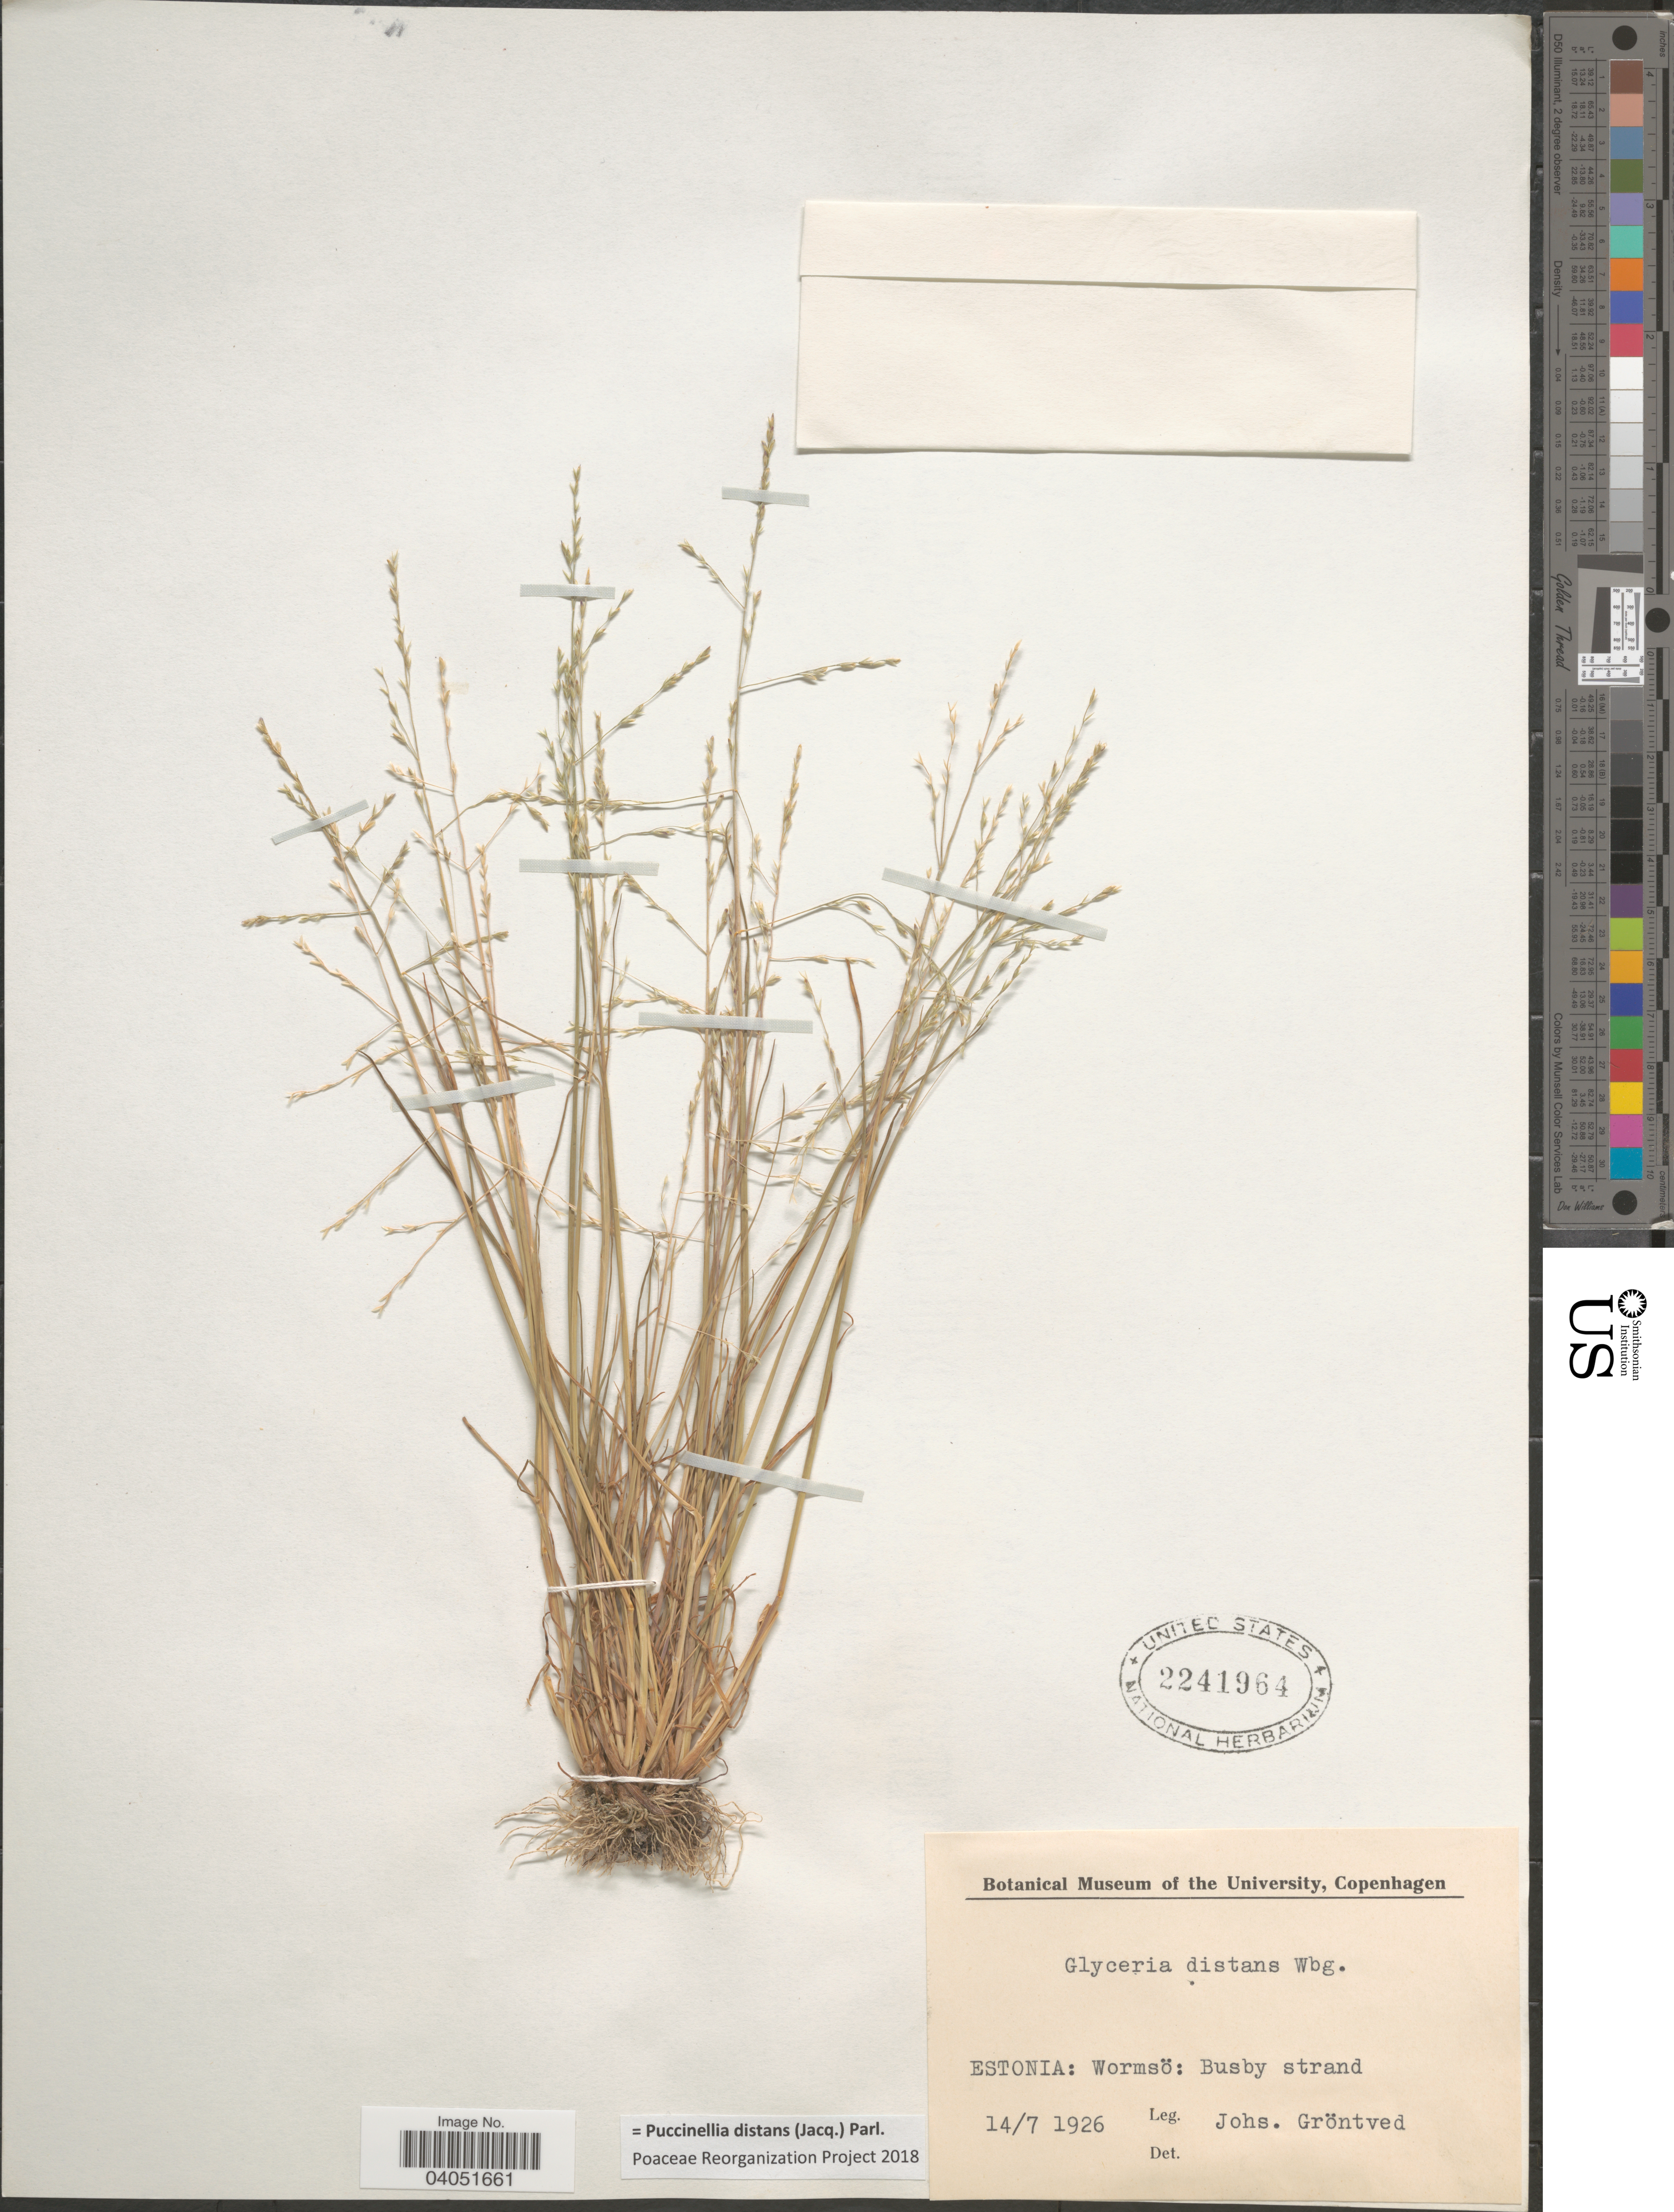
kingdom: Plantae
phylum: Tracheophyta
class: Liliopsida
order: Poales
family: Poaceae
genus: Puccinellia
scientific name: Puccinellia distans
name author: (Jacq.) Parl.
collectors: J. Gröntved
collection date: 1926-07-14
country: Estonia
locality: Wormsö: Busby strand.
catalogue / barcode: US 2241964